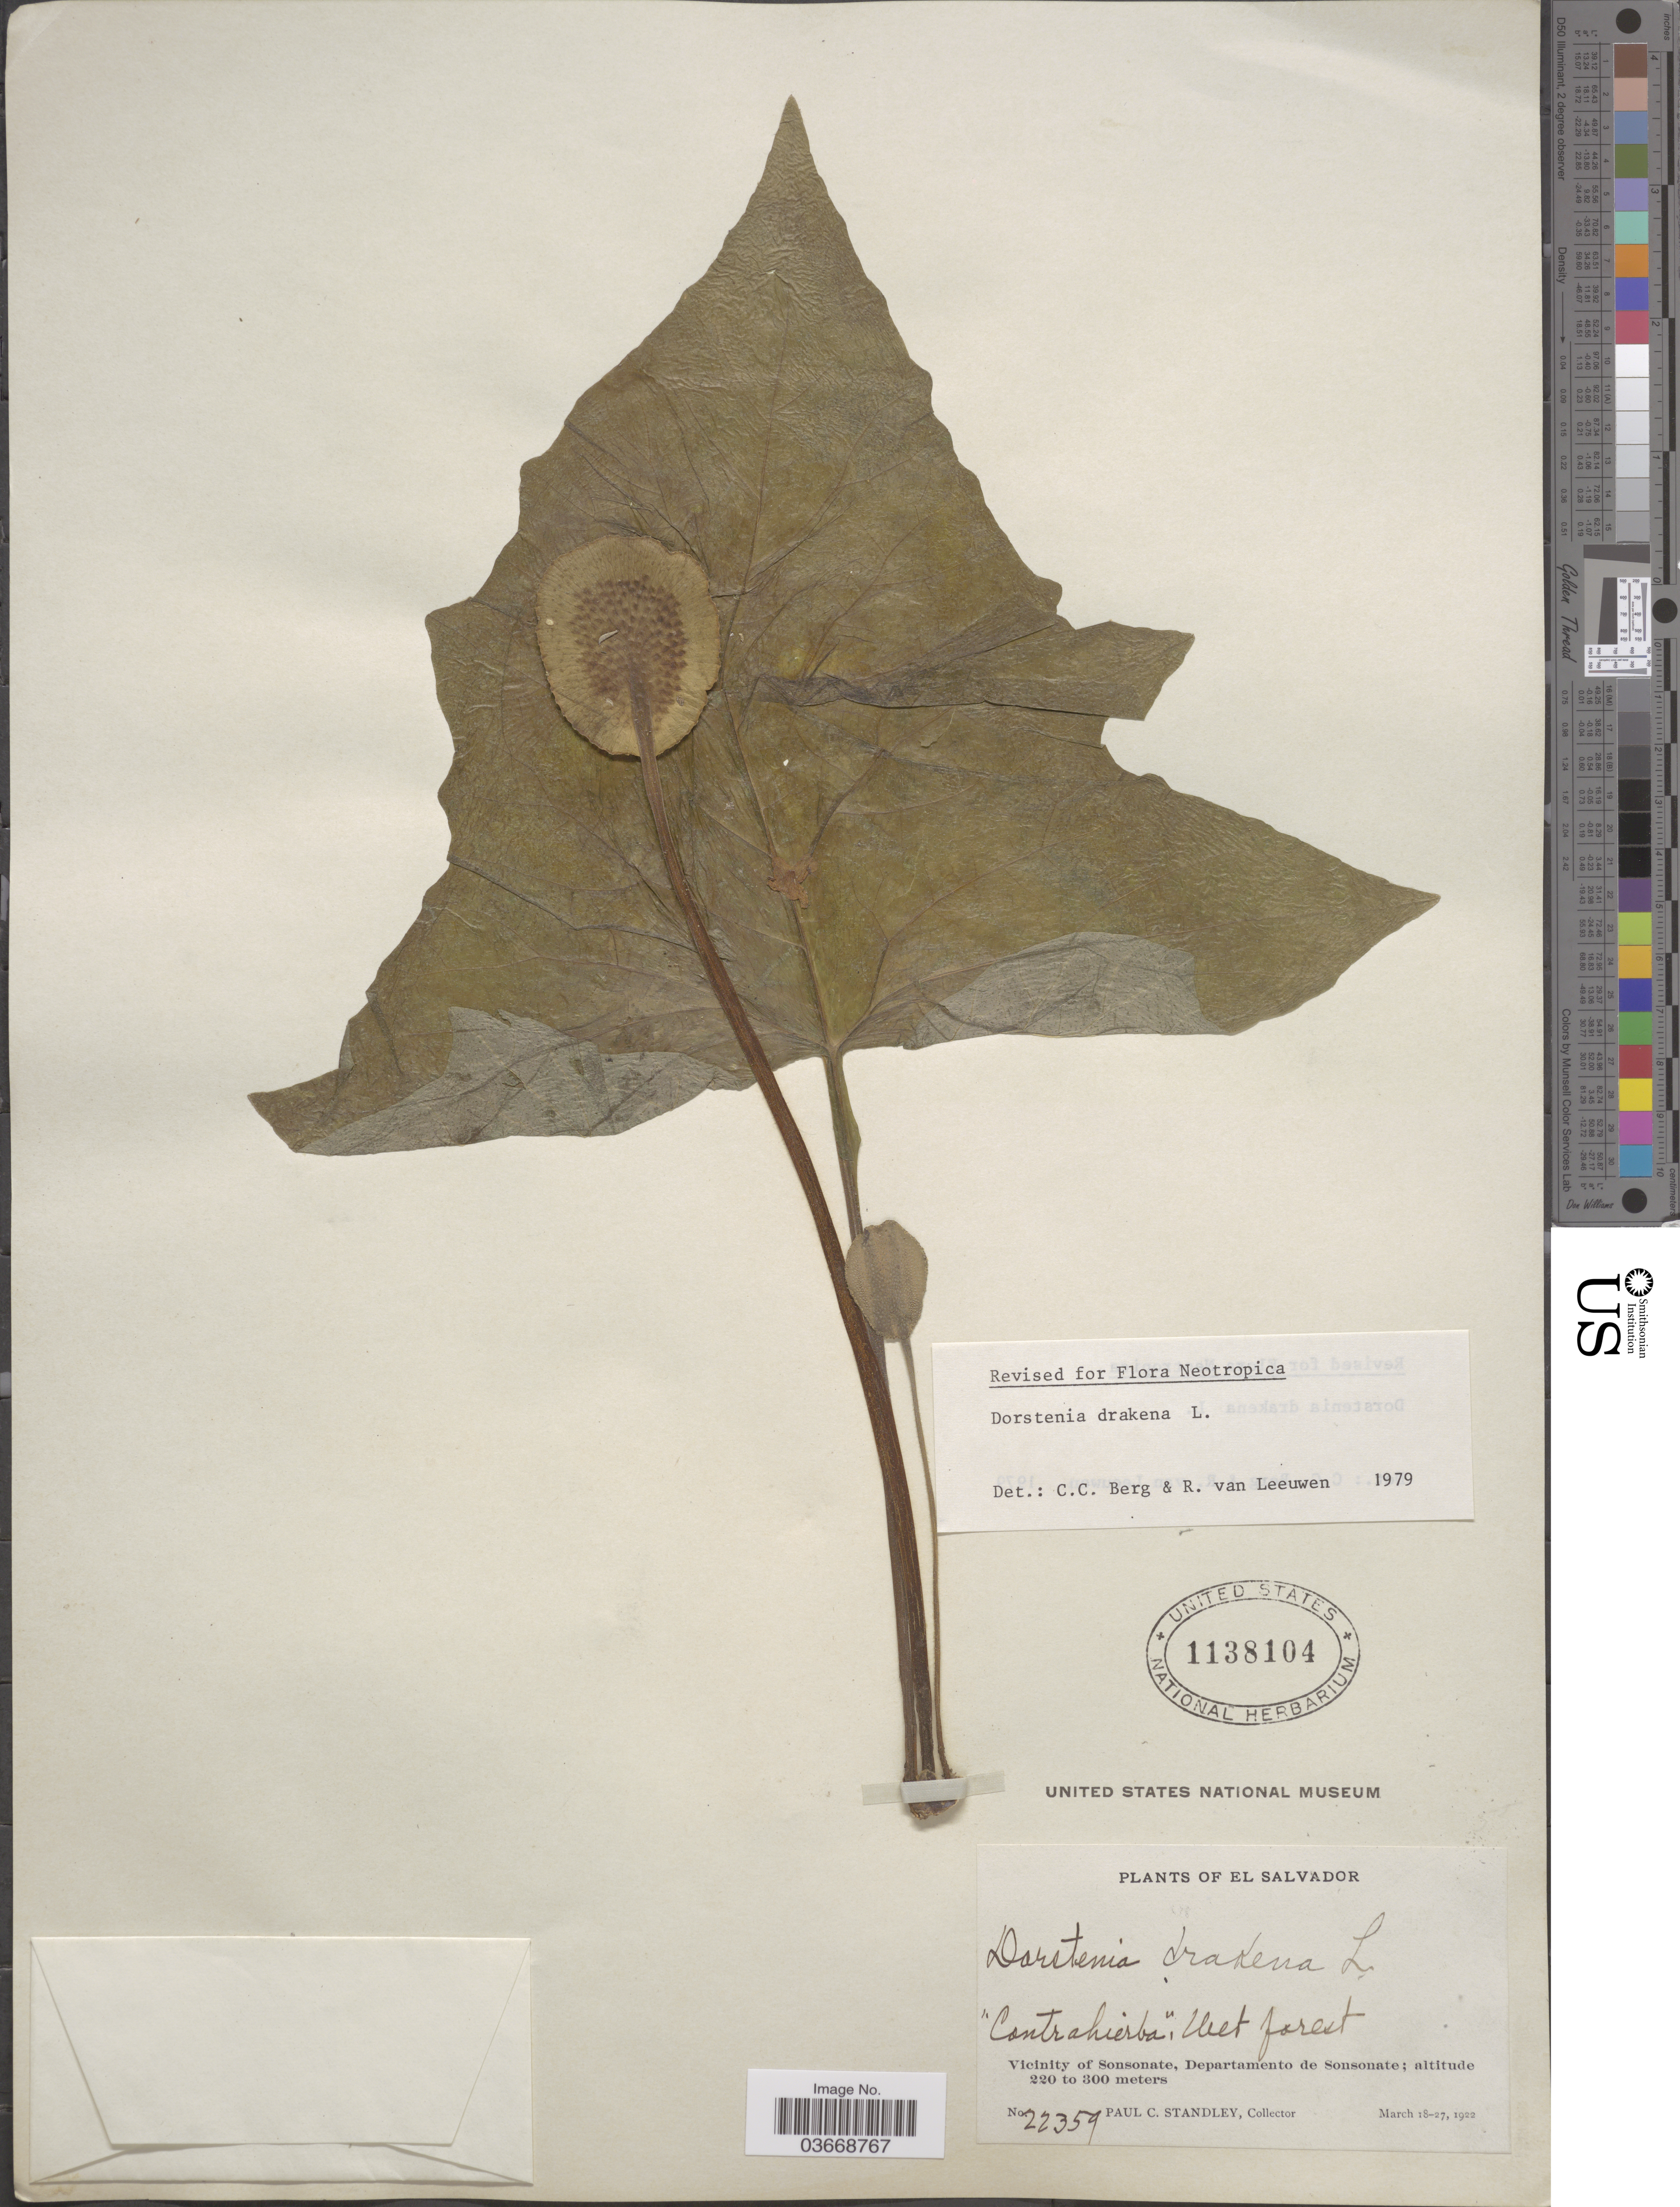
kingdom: Plantae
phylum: Tracheophyta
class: Magnoliopsida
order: Rosales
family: Moraceae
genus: Dorstenia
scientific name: Dorstenia drakena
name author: L.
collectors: P. C. Standley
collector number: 22359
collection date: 1922-03-18/1922-03-27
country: El Salvador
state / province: Sonsonate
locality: Vicinity of Sonsonate, Departamento de Sonsonate.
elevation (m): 220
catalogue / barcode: US 1138104